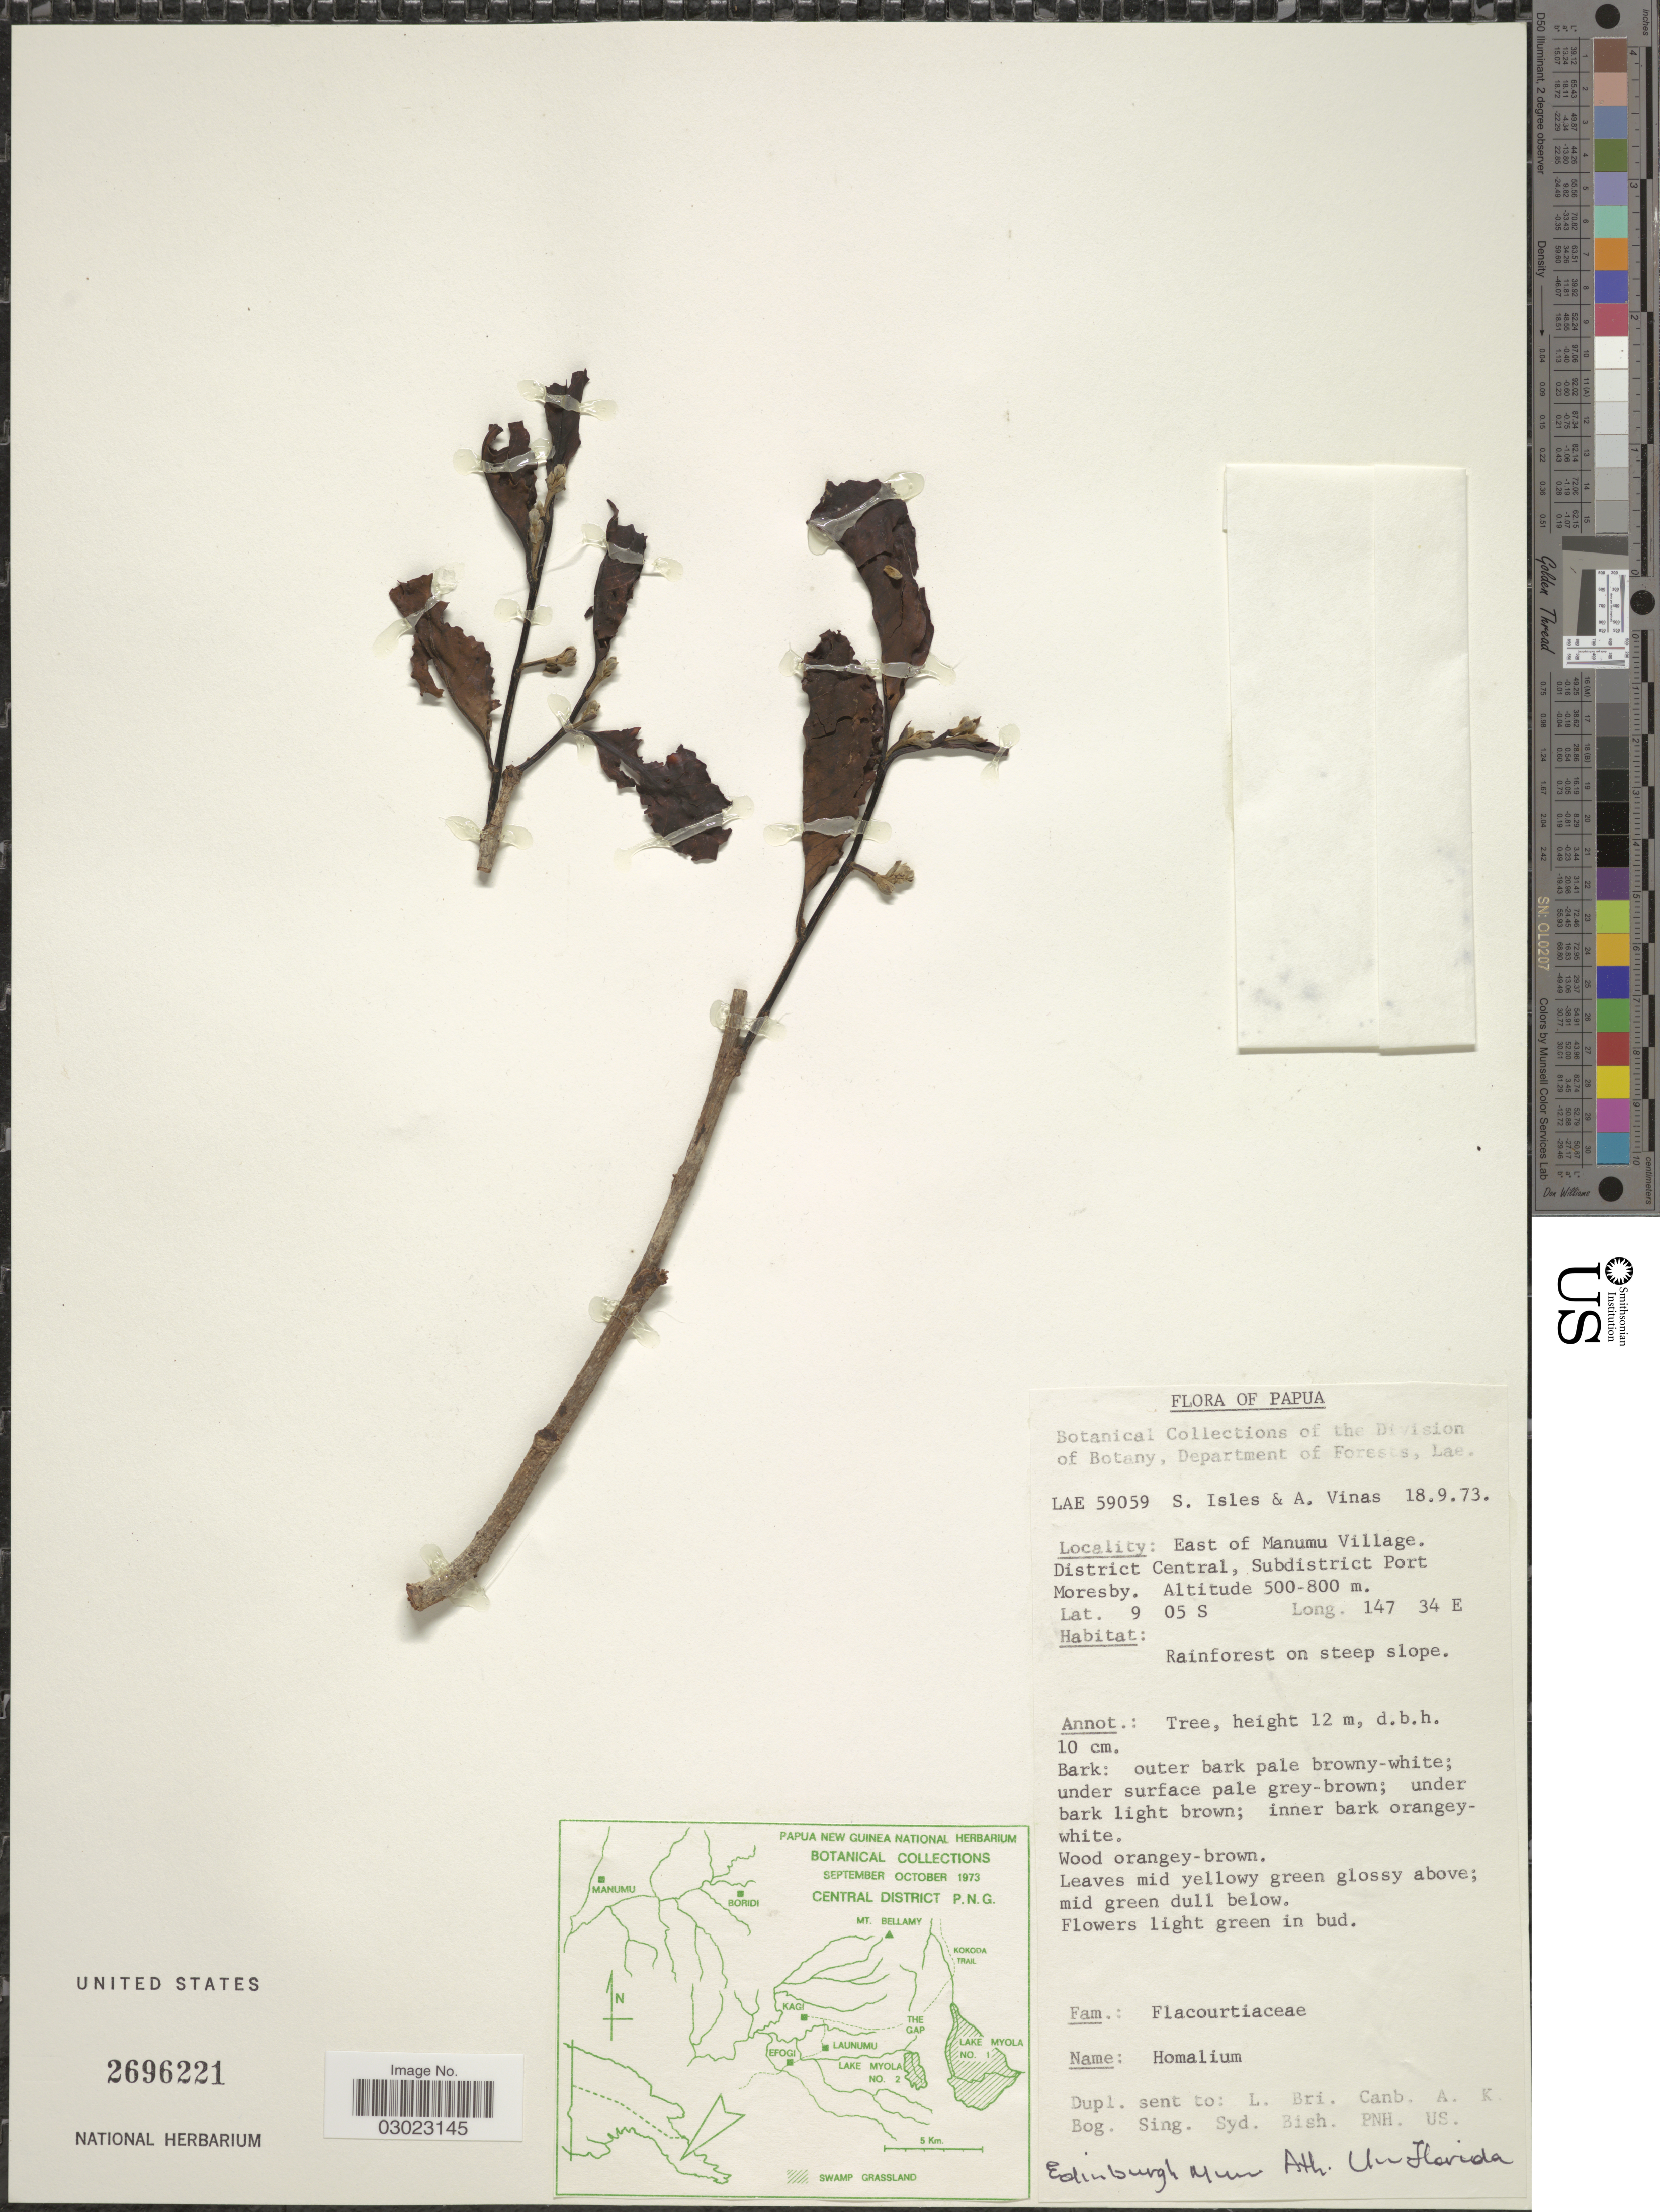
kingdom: Plantae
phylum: Tracheophyta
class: Magnoliopsida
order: Malpighiales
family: Salicaceae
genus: Homalium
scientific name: Homalium sp.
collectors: S. Isles & A. Vinas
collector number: LAE59059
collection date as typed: Transcribed d/m/y: 18/9/73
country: Papua New Guinea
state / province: Central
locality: Papua. East of Manumu Village. District Central, Subdistrict Port Moresby.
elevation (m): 500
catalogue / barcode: US 2696221